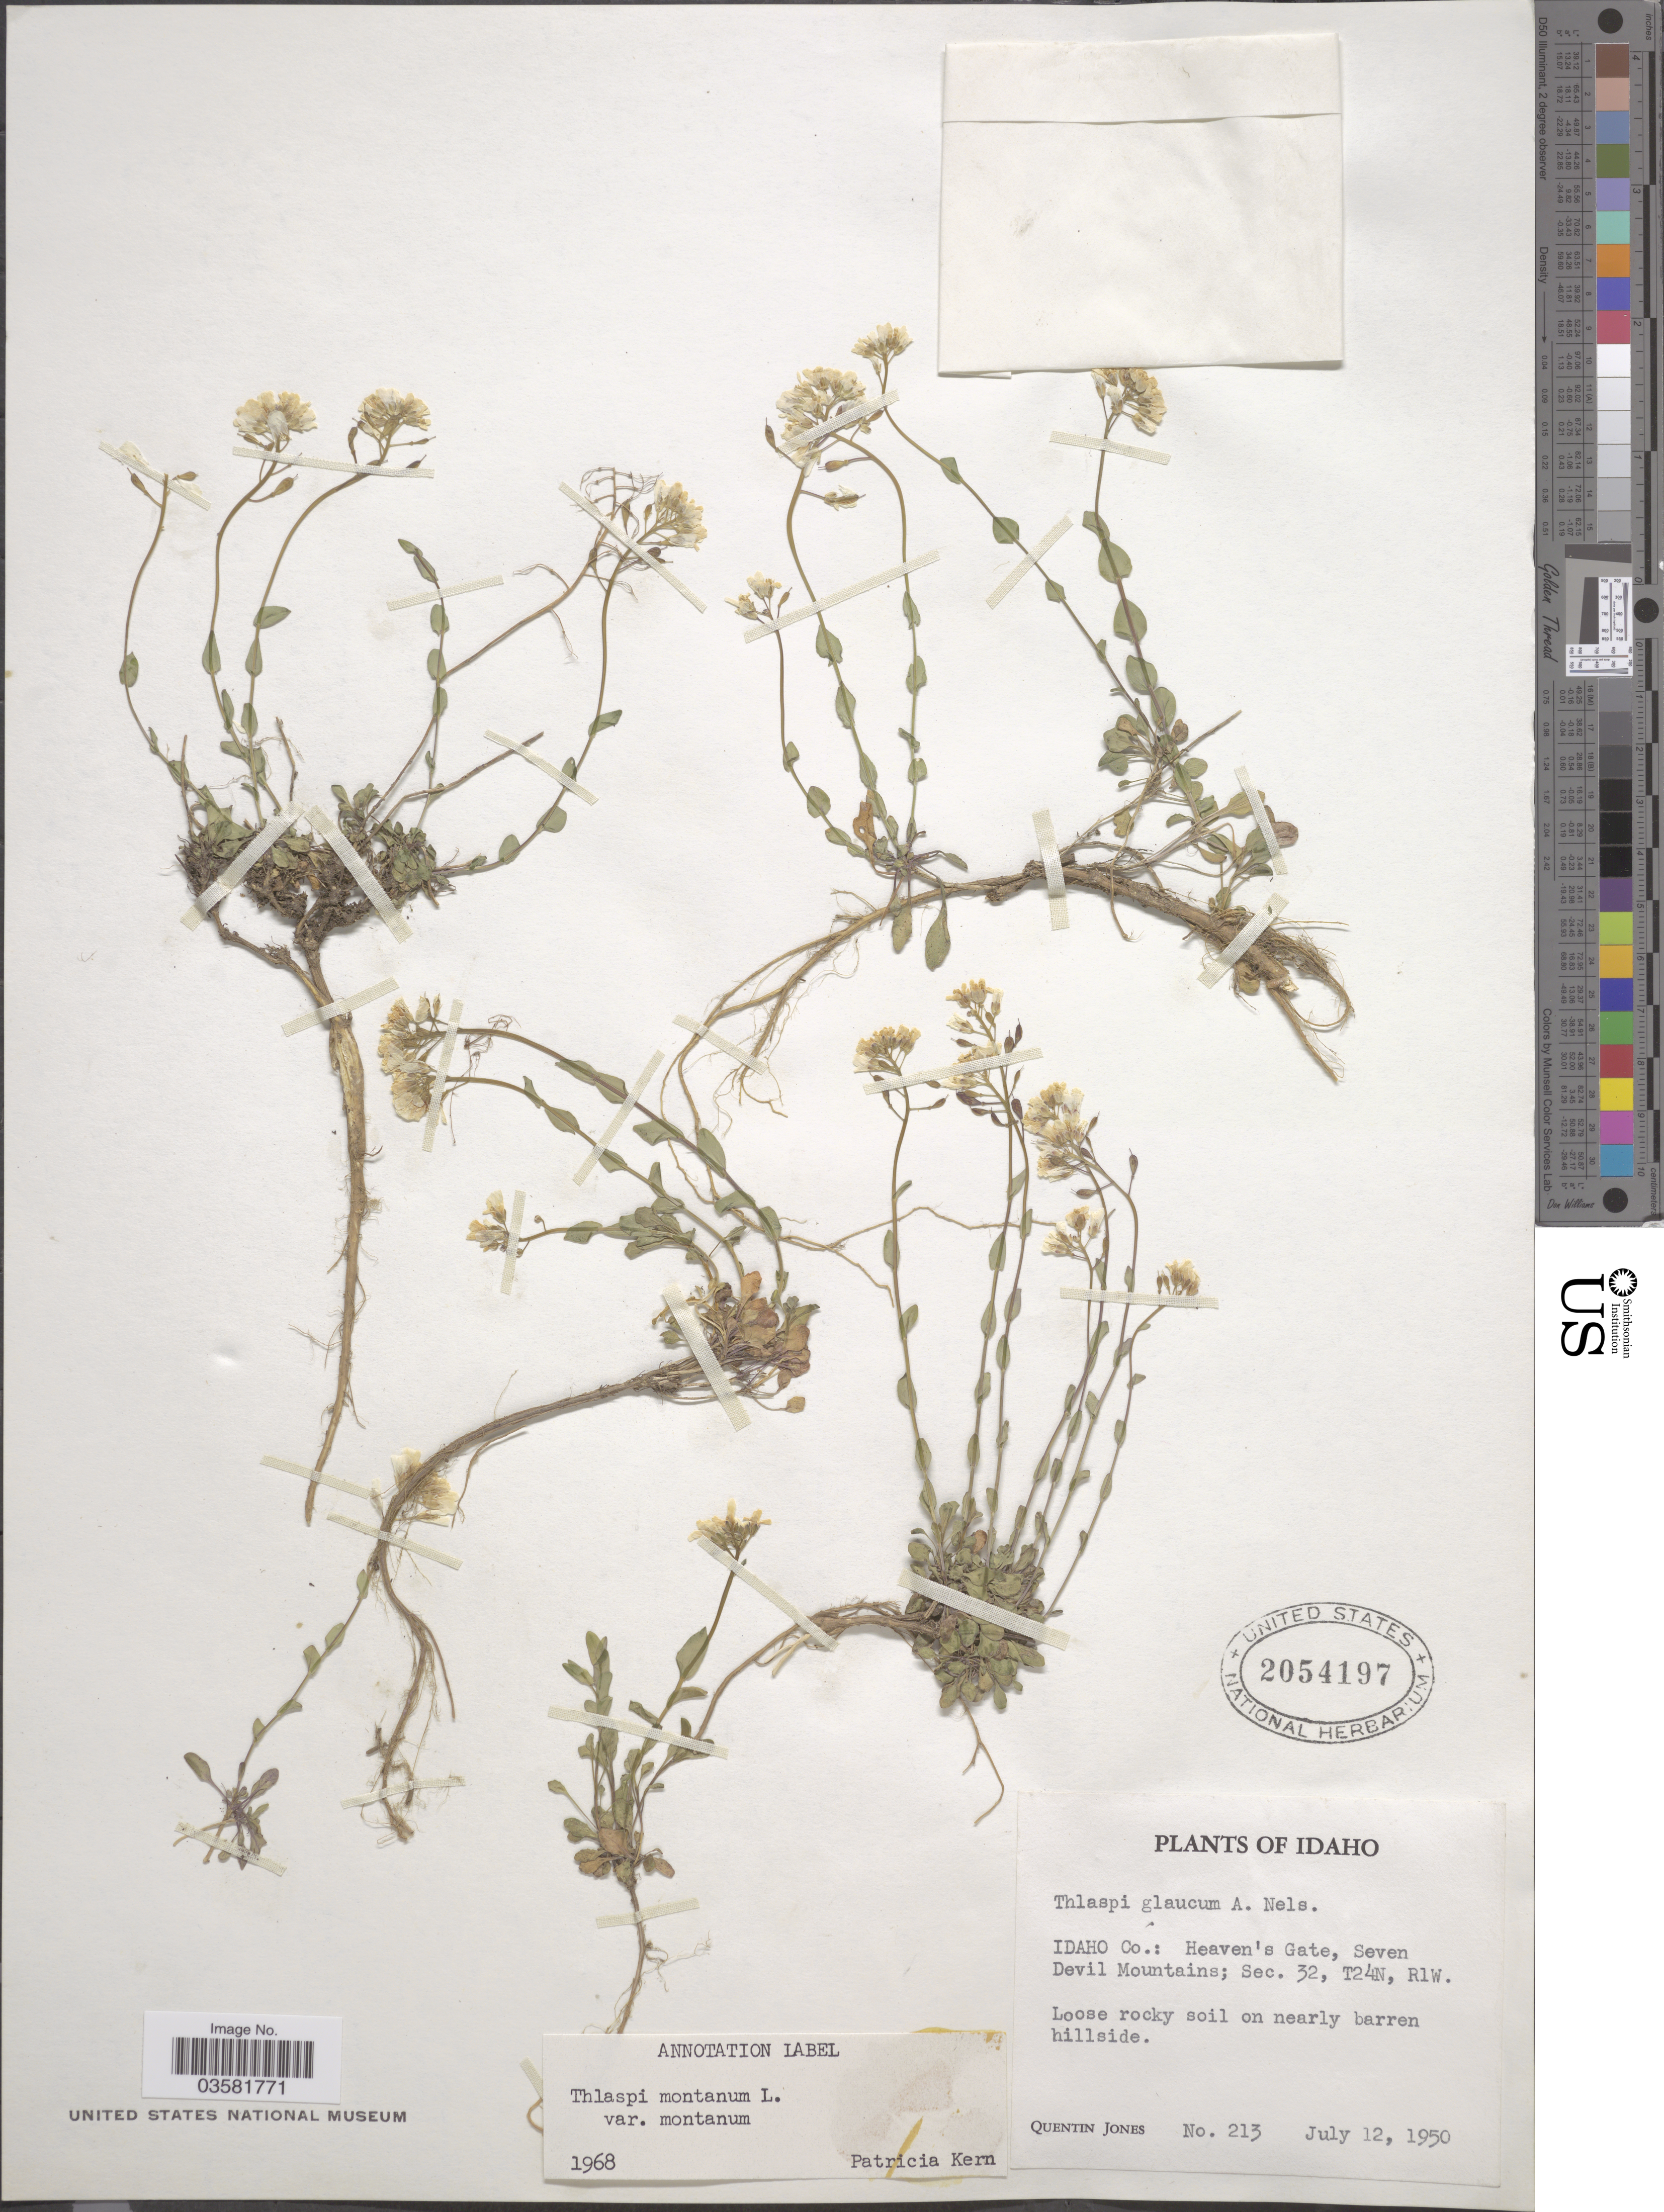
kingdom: Plantae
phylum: Tracheophyta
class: Magnoliopsida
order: Brassicales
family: Brassicaceae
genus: Thlaspi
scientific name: Thlaspi montanum var. montanum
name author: L.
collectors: Q. Jones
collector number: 213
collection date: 1950-07-12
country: United States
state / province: Idaho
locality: Idaho Co.: Heaven's Gate, Seven Devil Mountains; Sec. 32, T24N, R1W.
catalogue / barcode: US 2054197